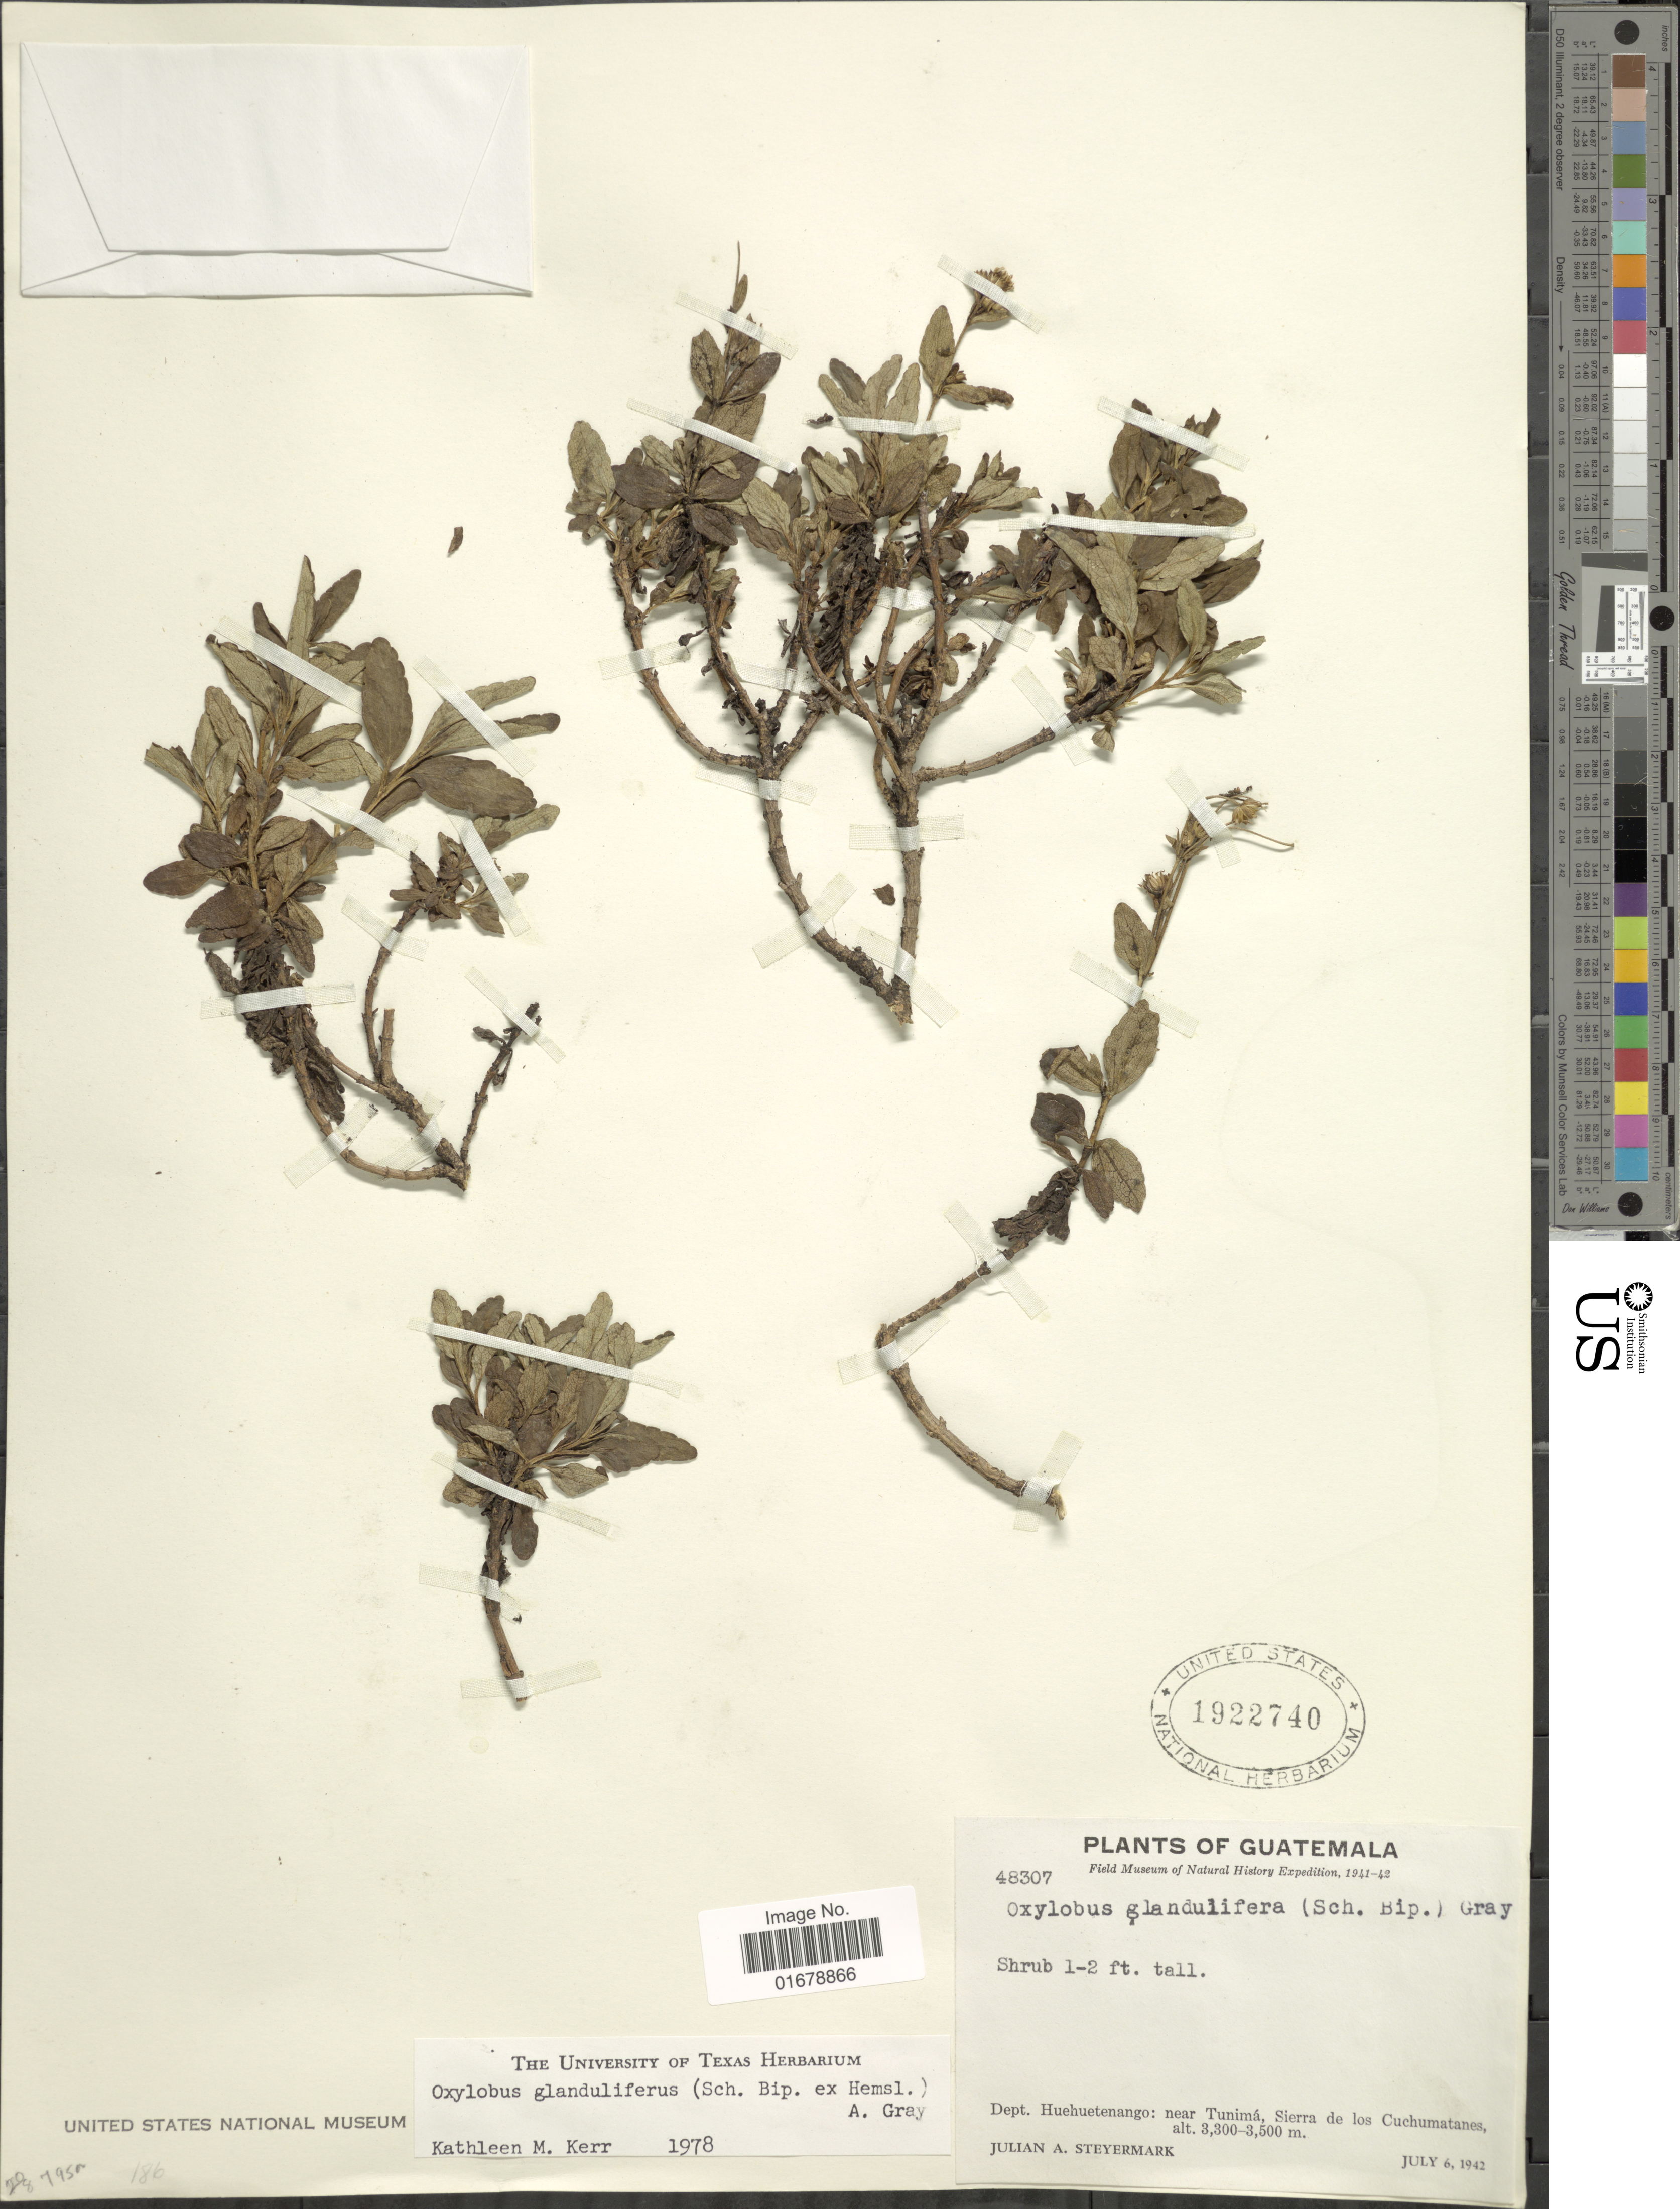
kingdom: Plantae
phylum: Tracheophyta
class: Magnoliopsida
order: Asterales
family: Asteraceae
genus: Oxylobus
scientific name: Oxylobus glanduliferus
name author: (Sch. Bip.) A. Gray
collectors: J. Steyermark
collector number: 48307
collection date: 1942-07-06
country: Guatemala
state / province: Huehuetenango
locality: Guatemala. Dept. Huehuetenango: near Tunima, Sierra de los Cuchumatanes.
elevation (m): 3300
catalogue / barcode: US 1922740